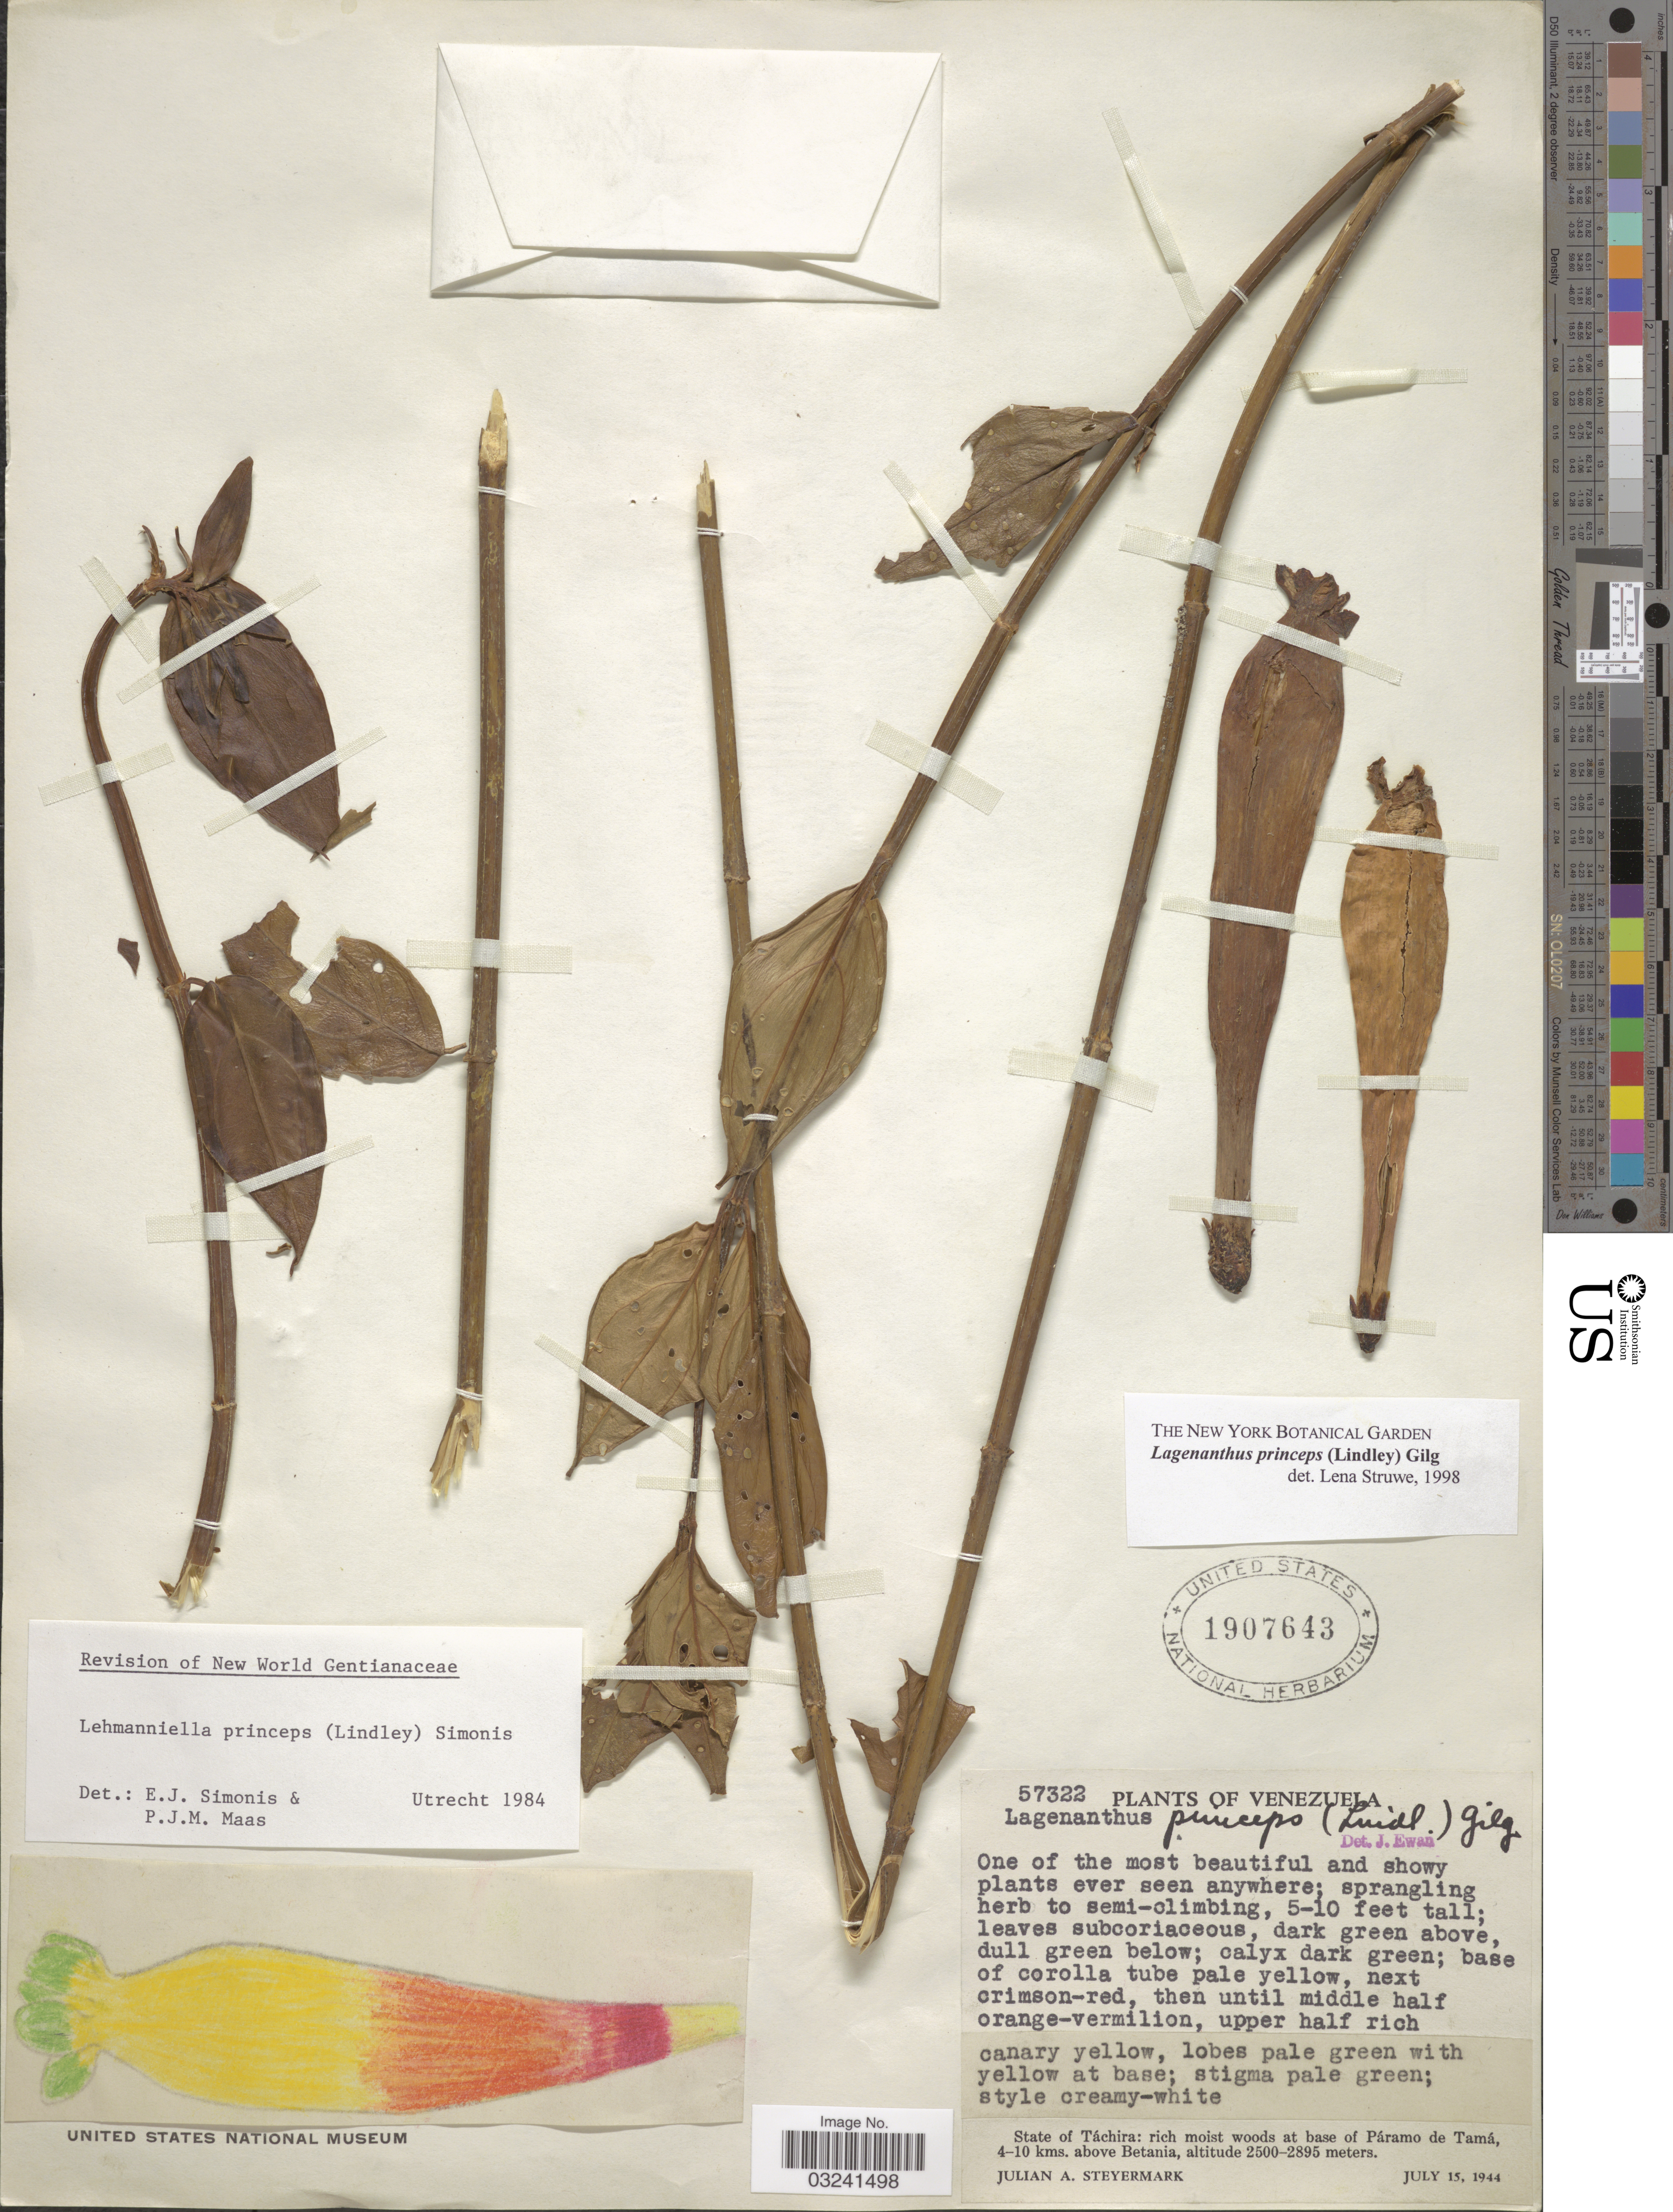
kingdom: Plantae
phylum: Tracheophyta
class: Magnoliopsida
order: Gentianales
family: Gentianaceae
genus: Lagenanthus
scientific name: Lagenanthus princeps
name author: (Lindl.) Gilg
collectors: J. Steyermark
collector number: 57322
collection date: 1944-07-15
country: Venezuela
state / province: Tachira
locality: Rich moist woods at base of Páramo de Tamá, 4-10 kms. above Betania.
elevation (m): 2500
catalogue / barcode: US 1907643